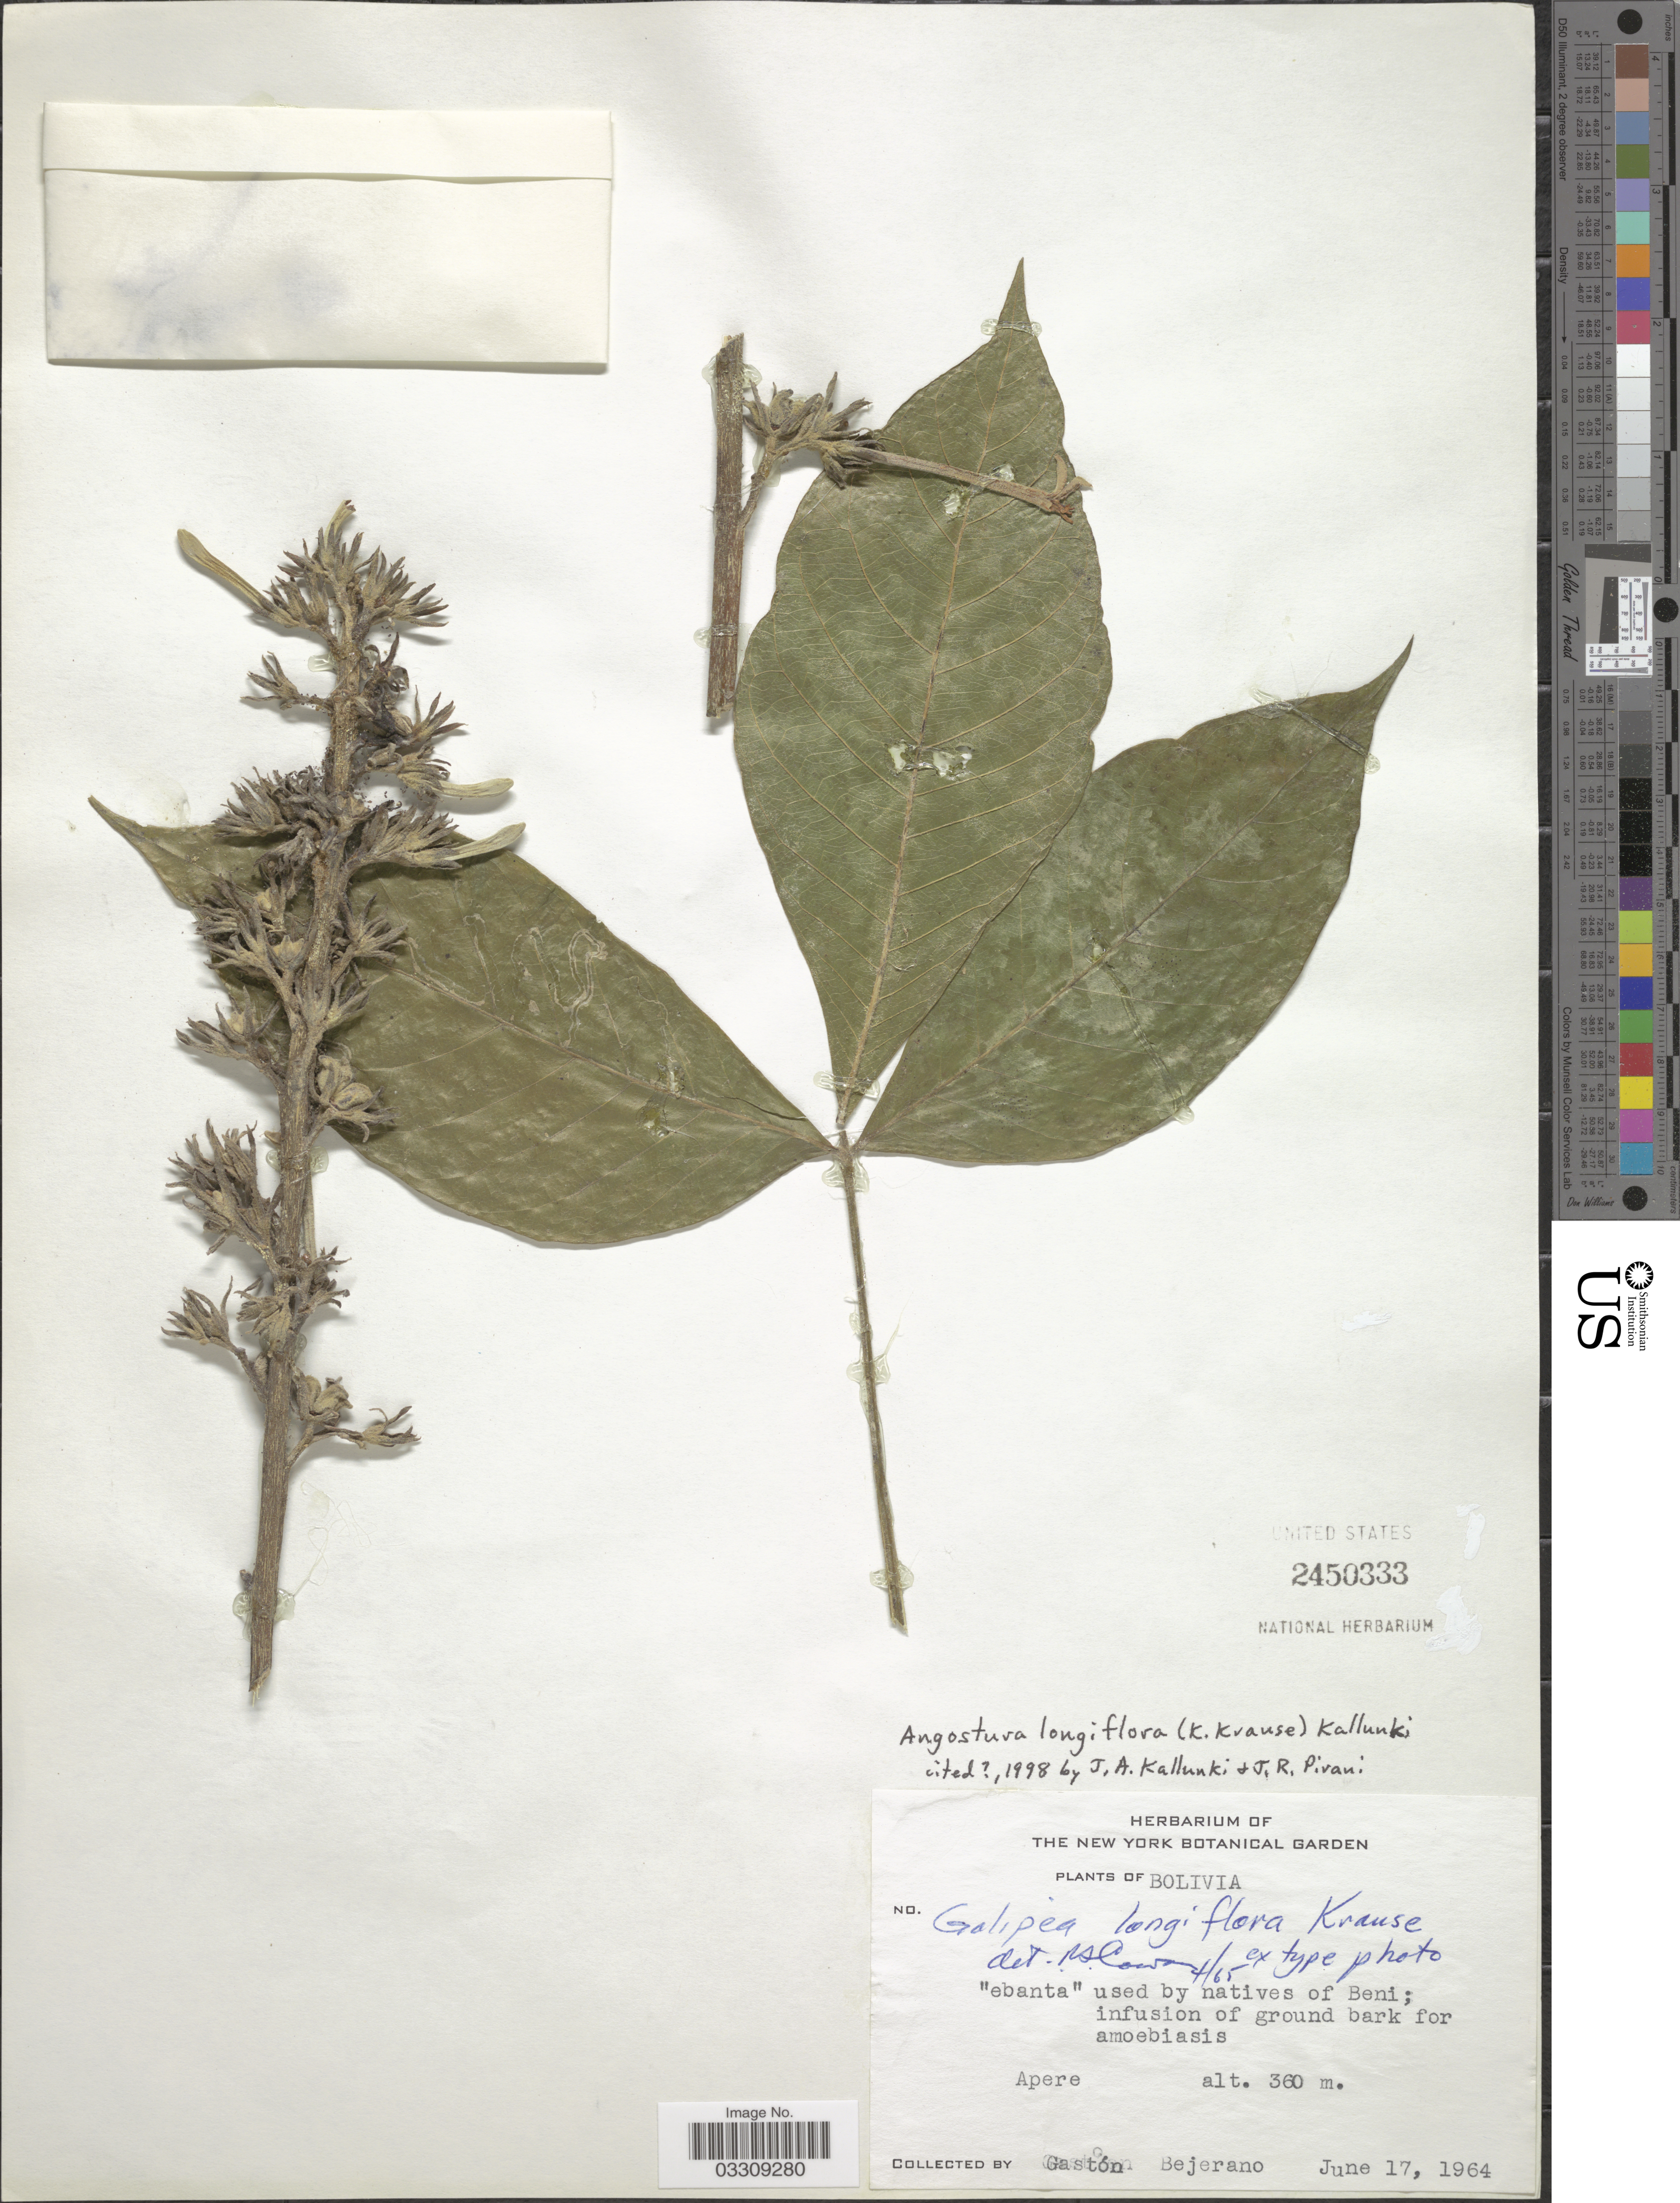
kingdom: Plantae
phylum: Tracheophyta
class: Magnoliopsida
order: Sapindales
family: Rutaceae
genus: Angostura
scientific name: Angostura longiflora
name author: (K. Krause) Kallunki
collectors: G. Bejerano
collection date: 1964-06-17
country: Bolivia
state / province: Beni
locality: Apere.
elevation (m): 360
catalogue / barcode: US 2450333